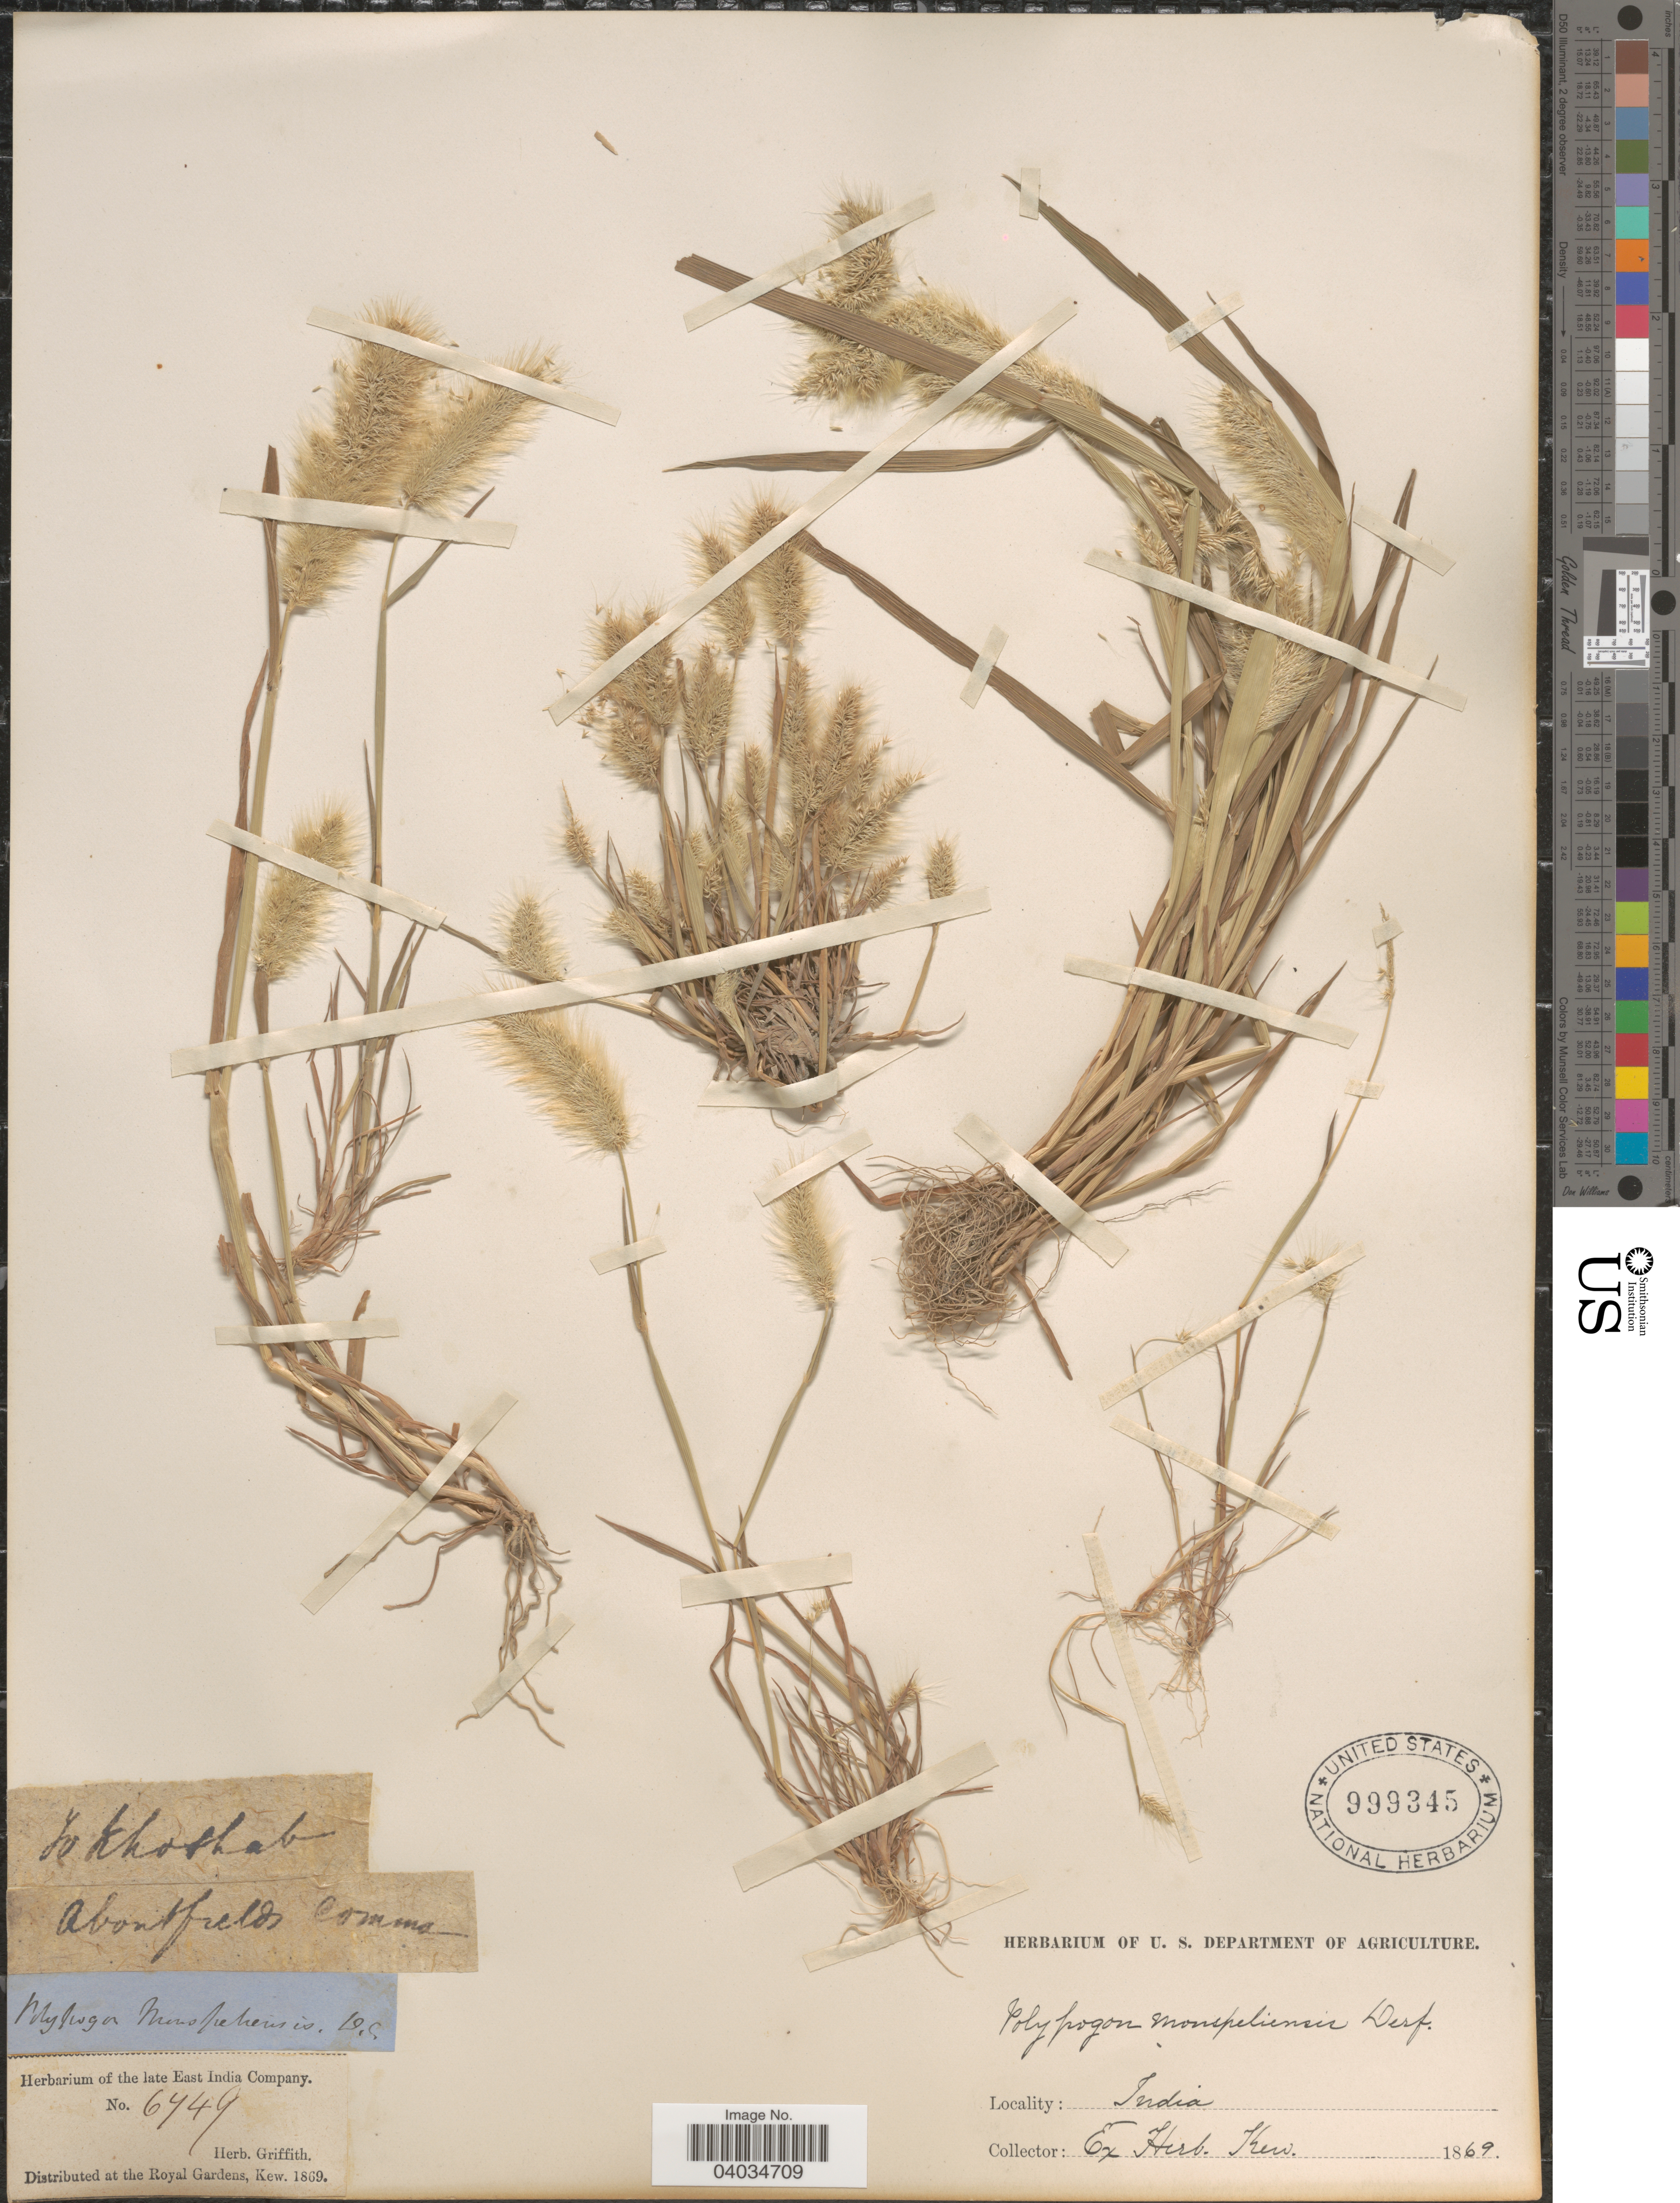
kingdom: Plantae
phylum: Tracheophyta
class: Liliopsida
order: Poales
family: Poaceae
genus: Polypogon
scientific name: Polypogon monspeliensis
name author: (L.) Desf.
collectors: ex herb. Griffith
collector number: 6749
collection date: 1869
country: India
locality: To Khoshab.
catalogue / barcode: US 999345